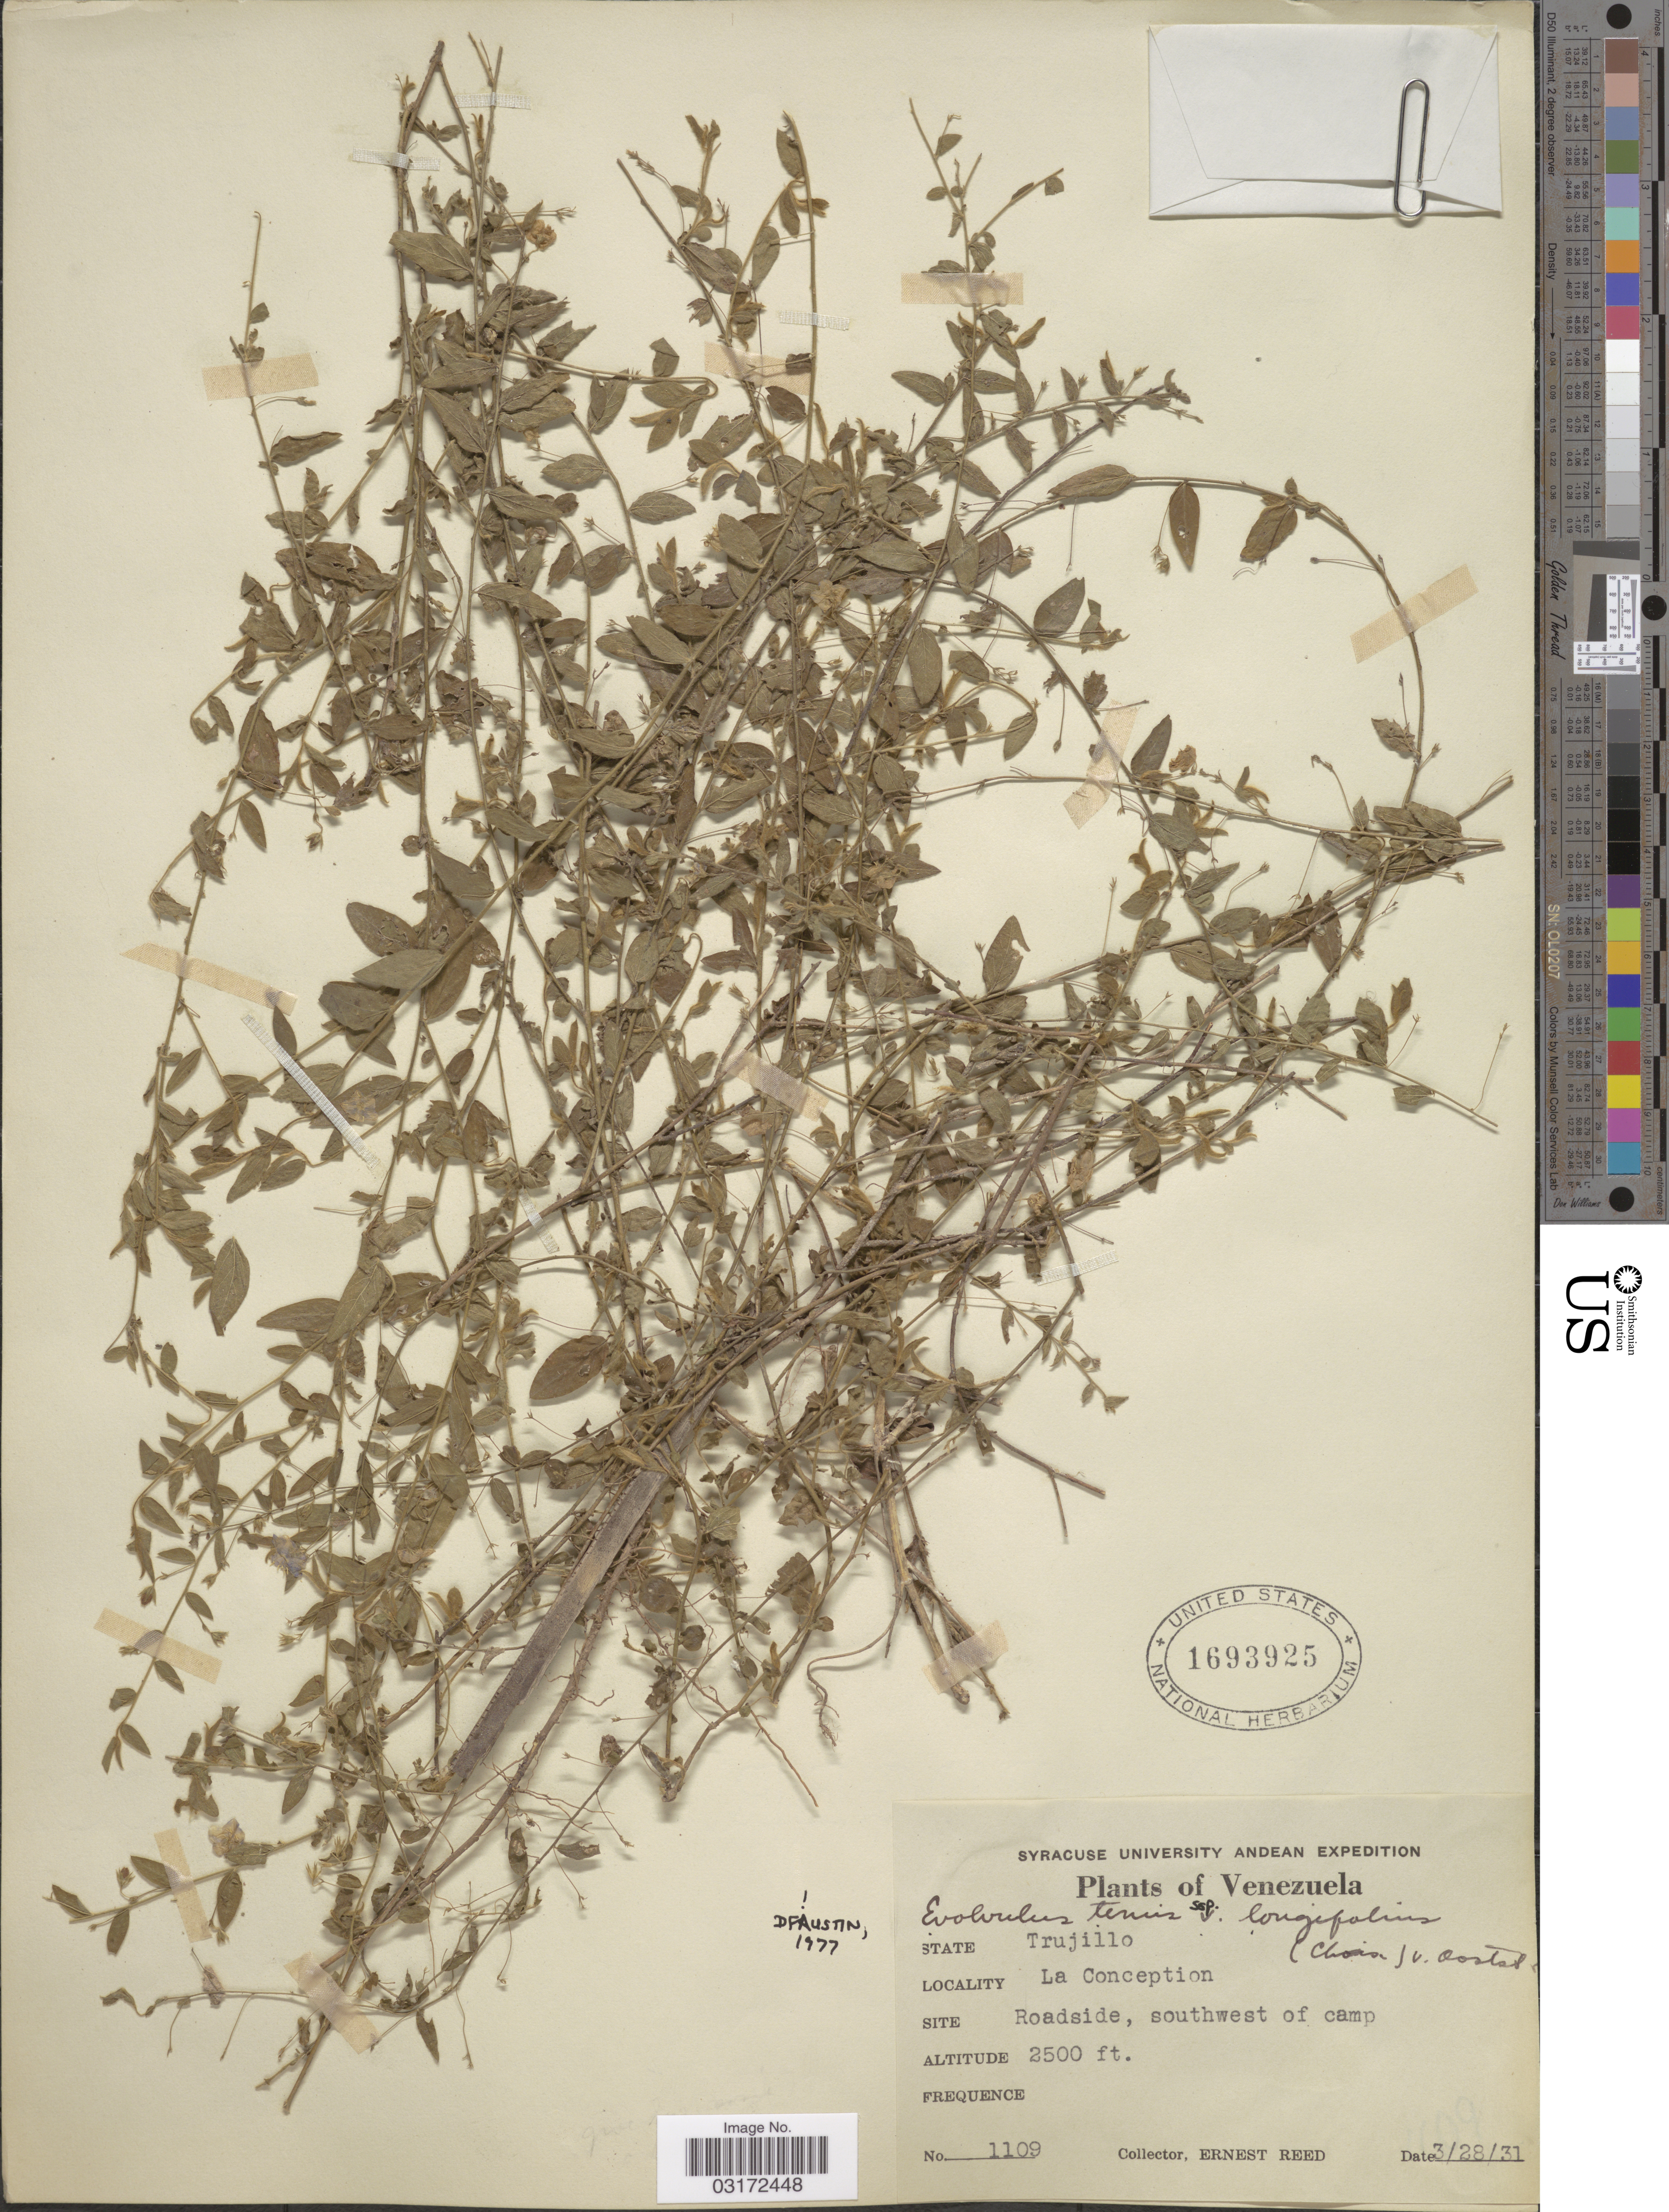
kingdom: Plantae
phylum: Tracheophyta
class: Magnoliopsida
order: Solanales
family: Convolvulaceae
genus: Evolvulus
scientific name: Evolvulus tenuis subsp. longifolius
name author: Mart. ex Choisy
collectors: E. Reed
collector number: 1109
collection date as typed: Transcribed d/m/y: 28/3/31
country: Venezuela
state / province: Trujillo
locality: La Conception. Site Roadside, southwest of camp.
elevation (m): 762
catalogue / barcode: US 1693925